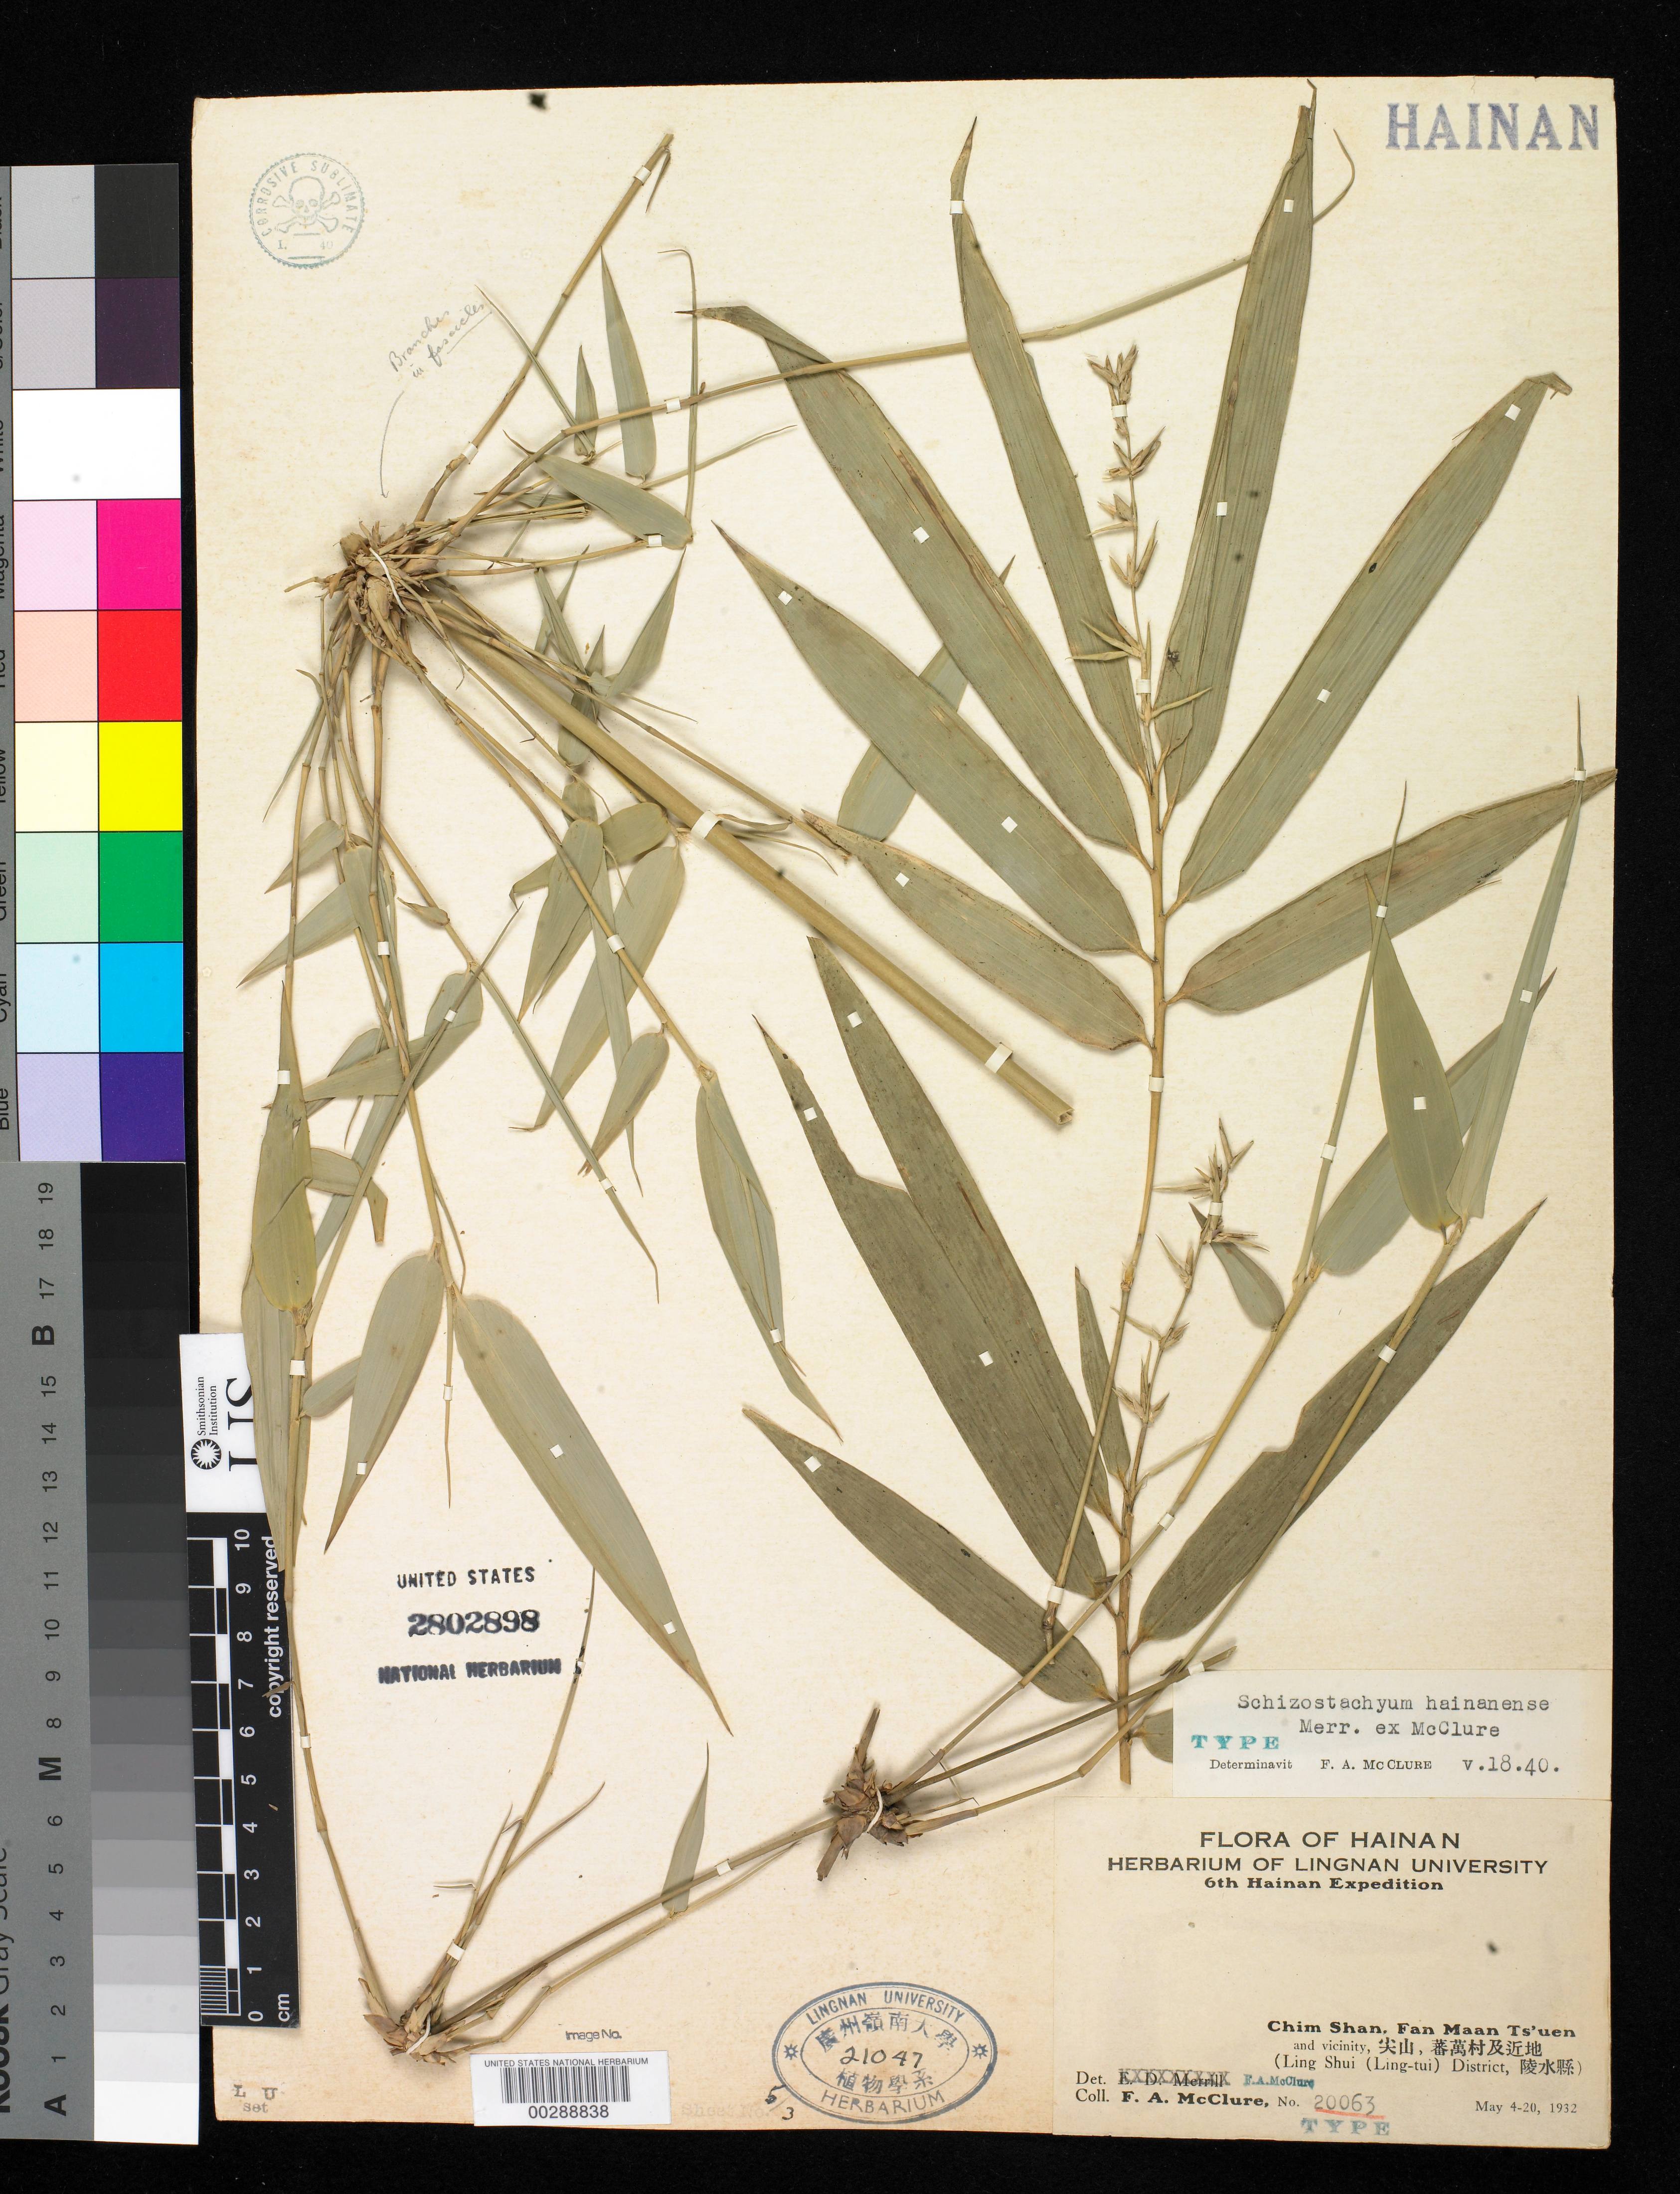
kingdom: Plantae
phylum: Tracheophyta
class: Liliopsida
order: Poales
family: Poaceae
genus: Schizostachyum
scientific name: Schizostachyum hainanense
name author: Merr. ex McClure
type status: Holotype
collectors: F. A. McClure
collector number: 20063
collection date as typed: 04 May 1932 to 20 May 1932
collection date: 1932-05-04/1932-05-20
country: China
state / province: Hainan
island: Hainan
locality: Ling Shui District, Chim Shan, Fan Maan Ts'uen and vicinity.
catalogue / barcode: US 2802898